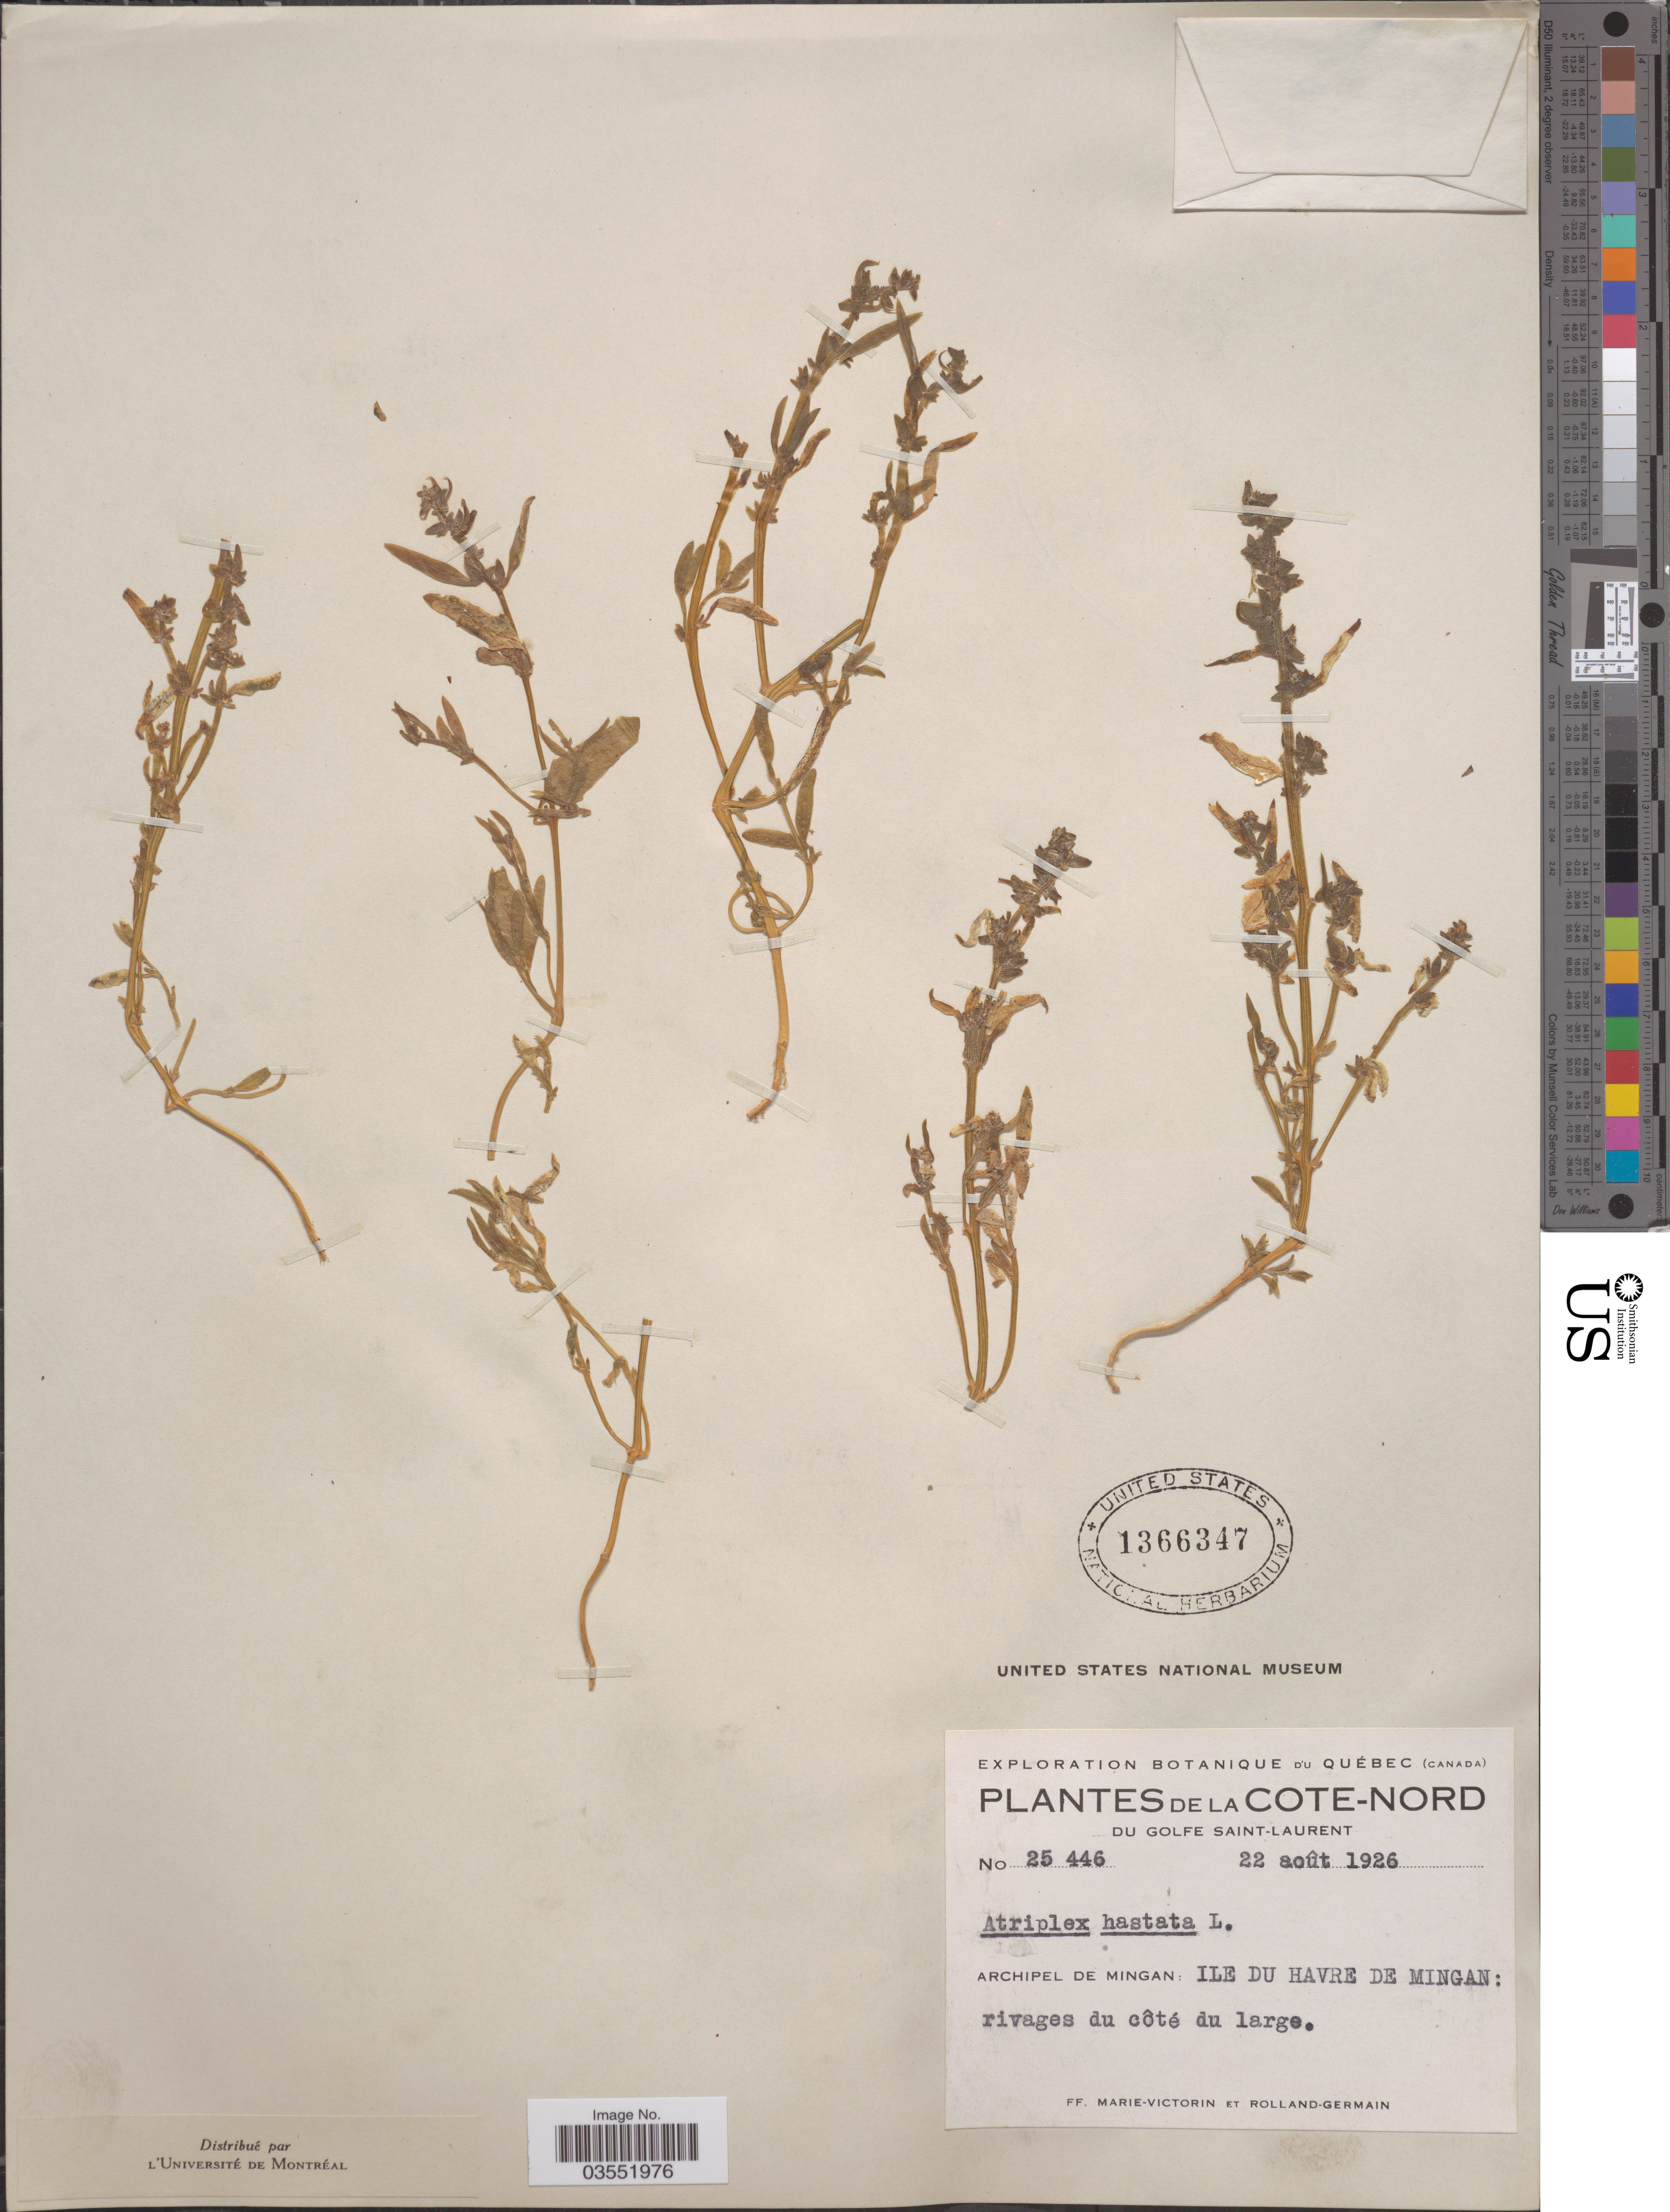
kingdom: Plantae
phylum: Tracheophyta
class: Magnoliopsida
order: Caryophyllales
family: Amaranthaceae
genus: Atriplex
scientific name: Atriplex hastata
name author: L.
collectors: F. Marie-Victorin & Rolland-Germain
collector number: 25446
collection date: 1926-08-22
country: Canada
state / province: Quebec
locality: De La Cote-Nord du Golfe Saint-Laurent. Archipel de Mingan: Ile du havre de Mingan: rivages du côté du largo.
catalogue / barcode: US 1366347